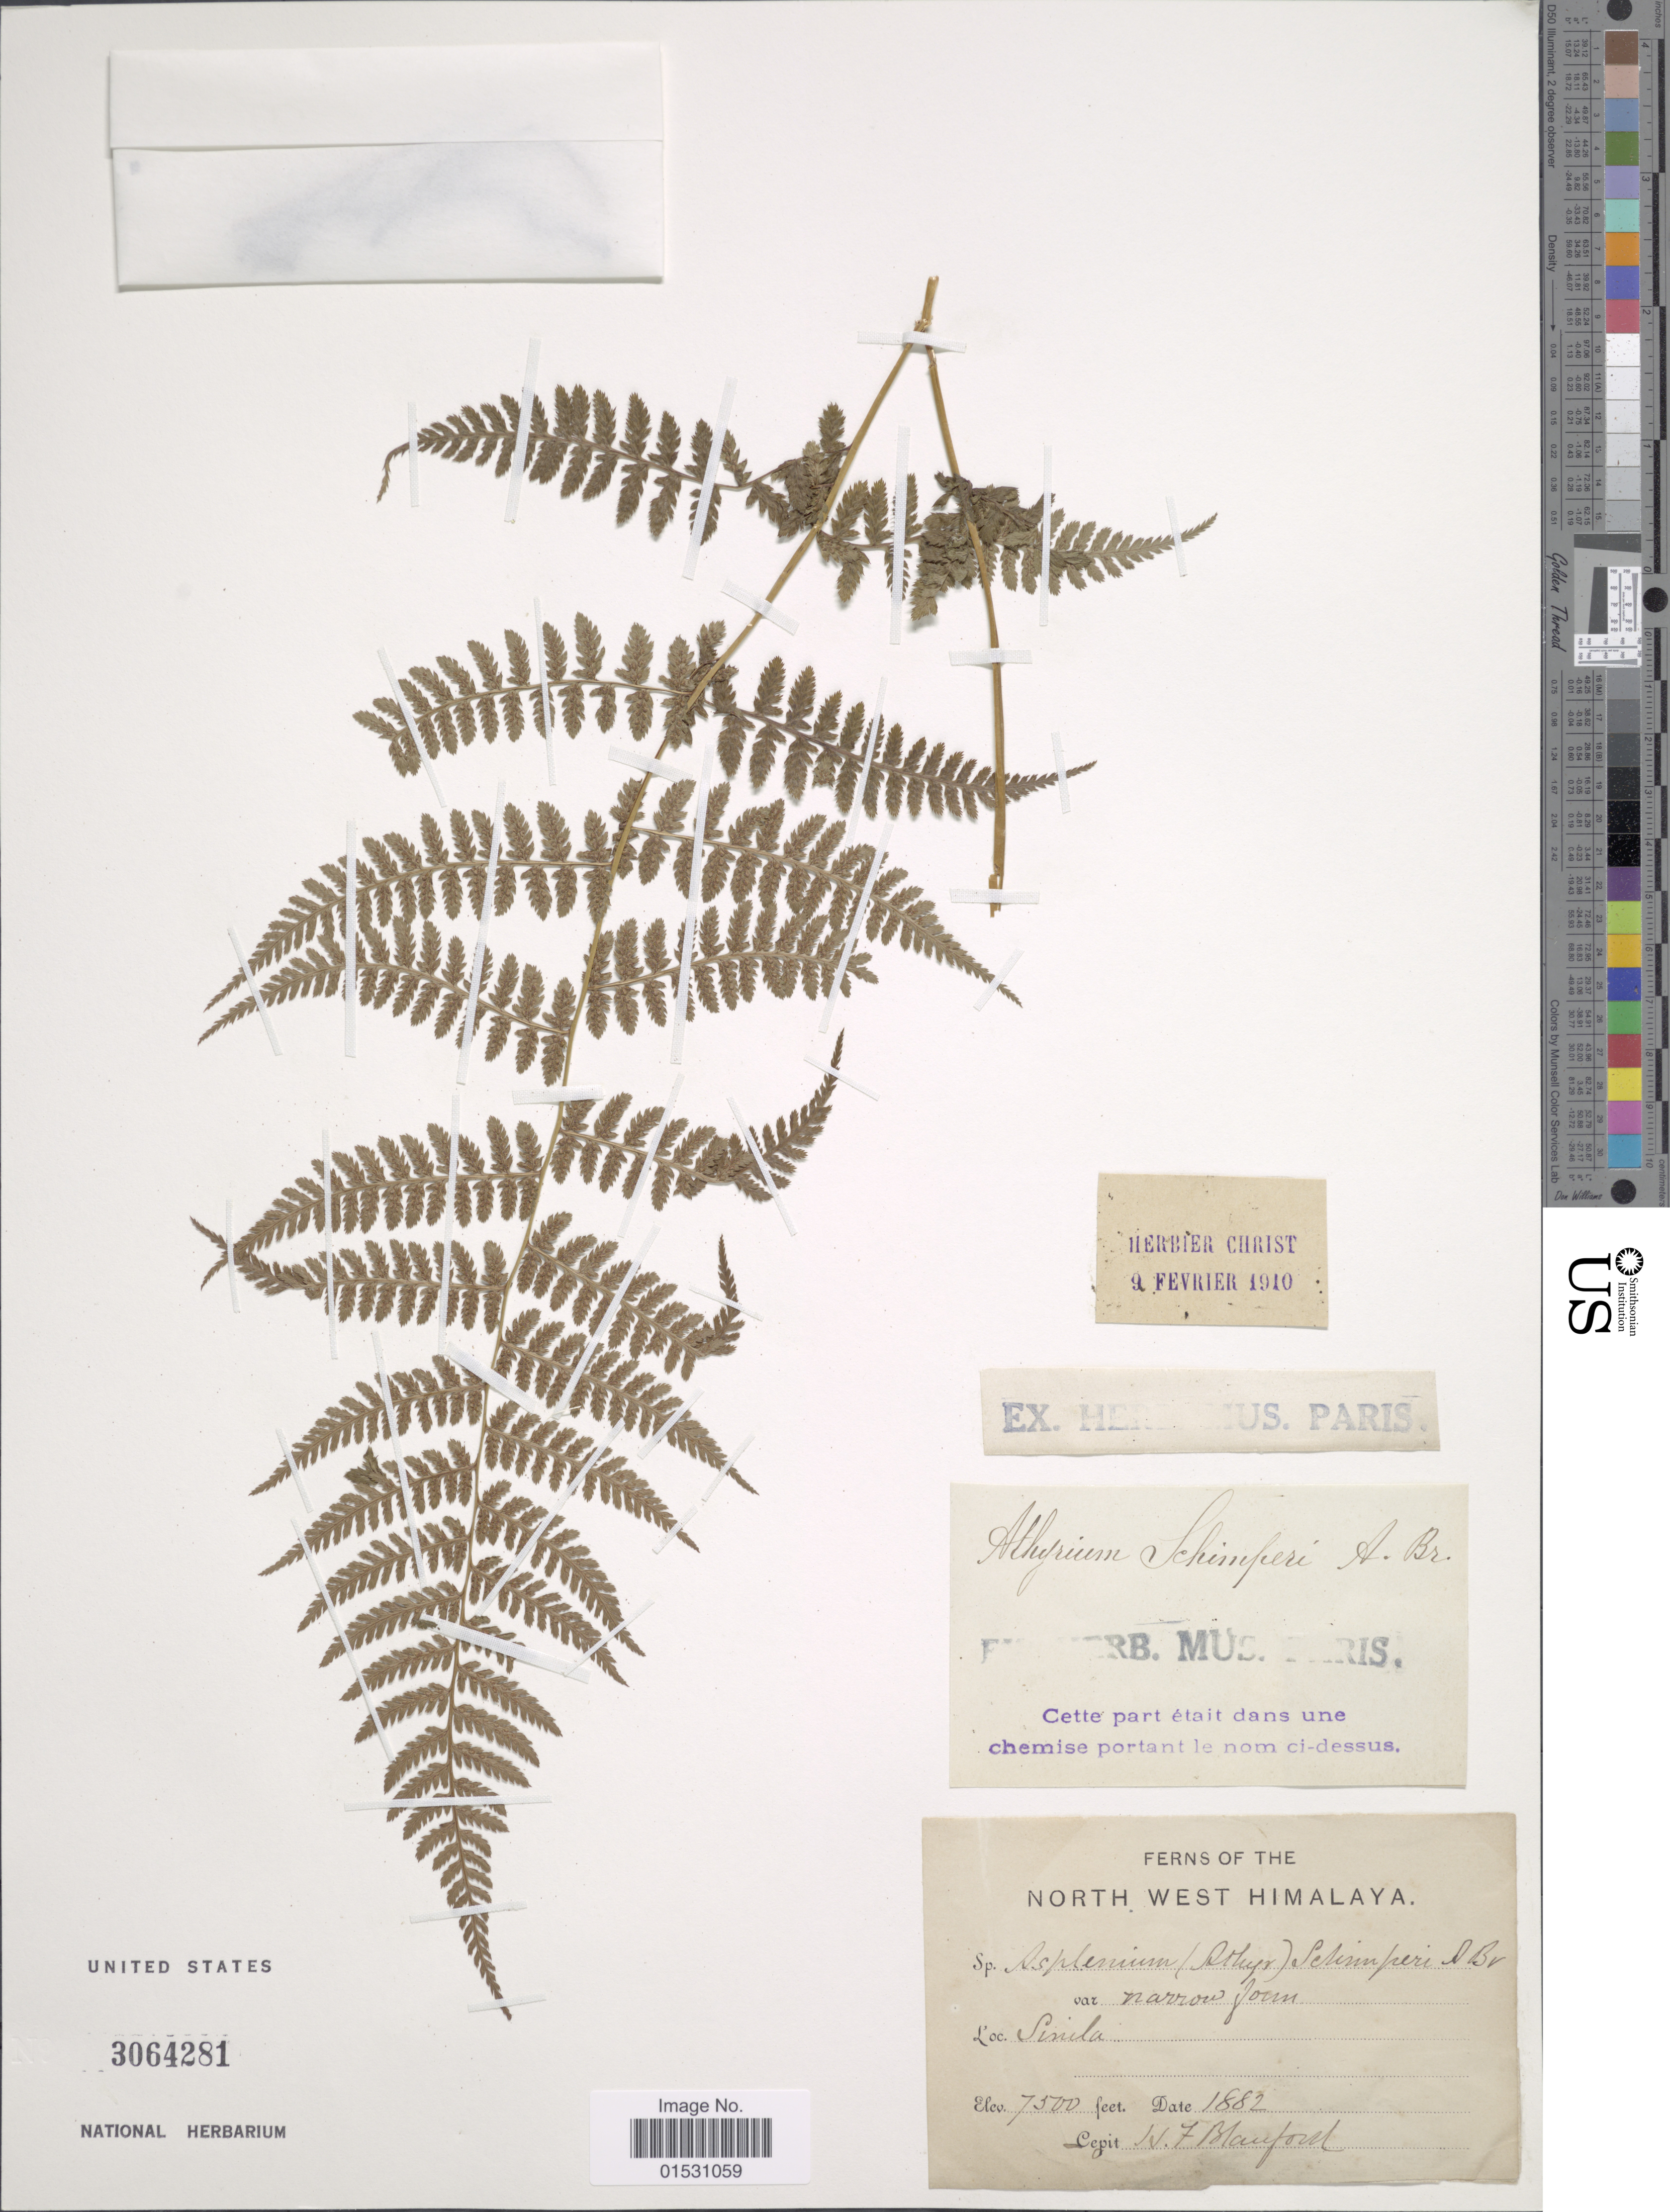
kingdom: Plantae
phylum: Tracheophyta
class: Polypodiopsida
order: Polypodiales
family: Athyriaceae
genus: Athyrium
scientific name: Athyrium schimperi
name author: Mougeot ex Fée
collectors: H. Blanford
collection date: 1882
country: India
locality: North West Himalaya. Simla.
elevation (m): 2286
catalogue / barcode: US 3064281